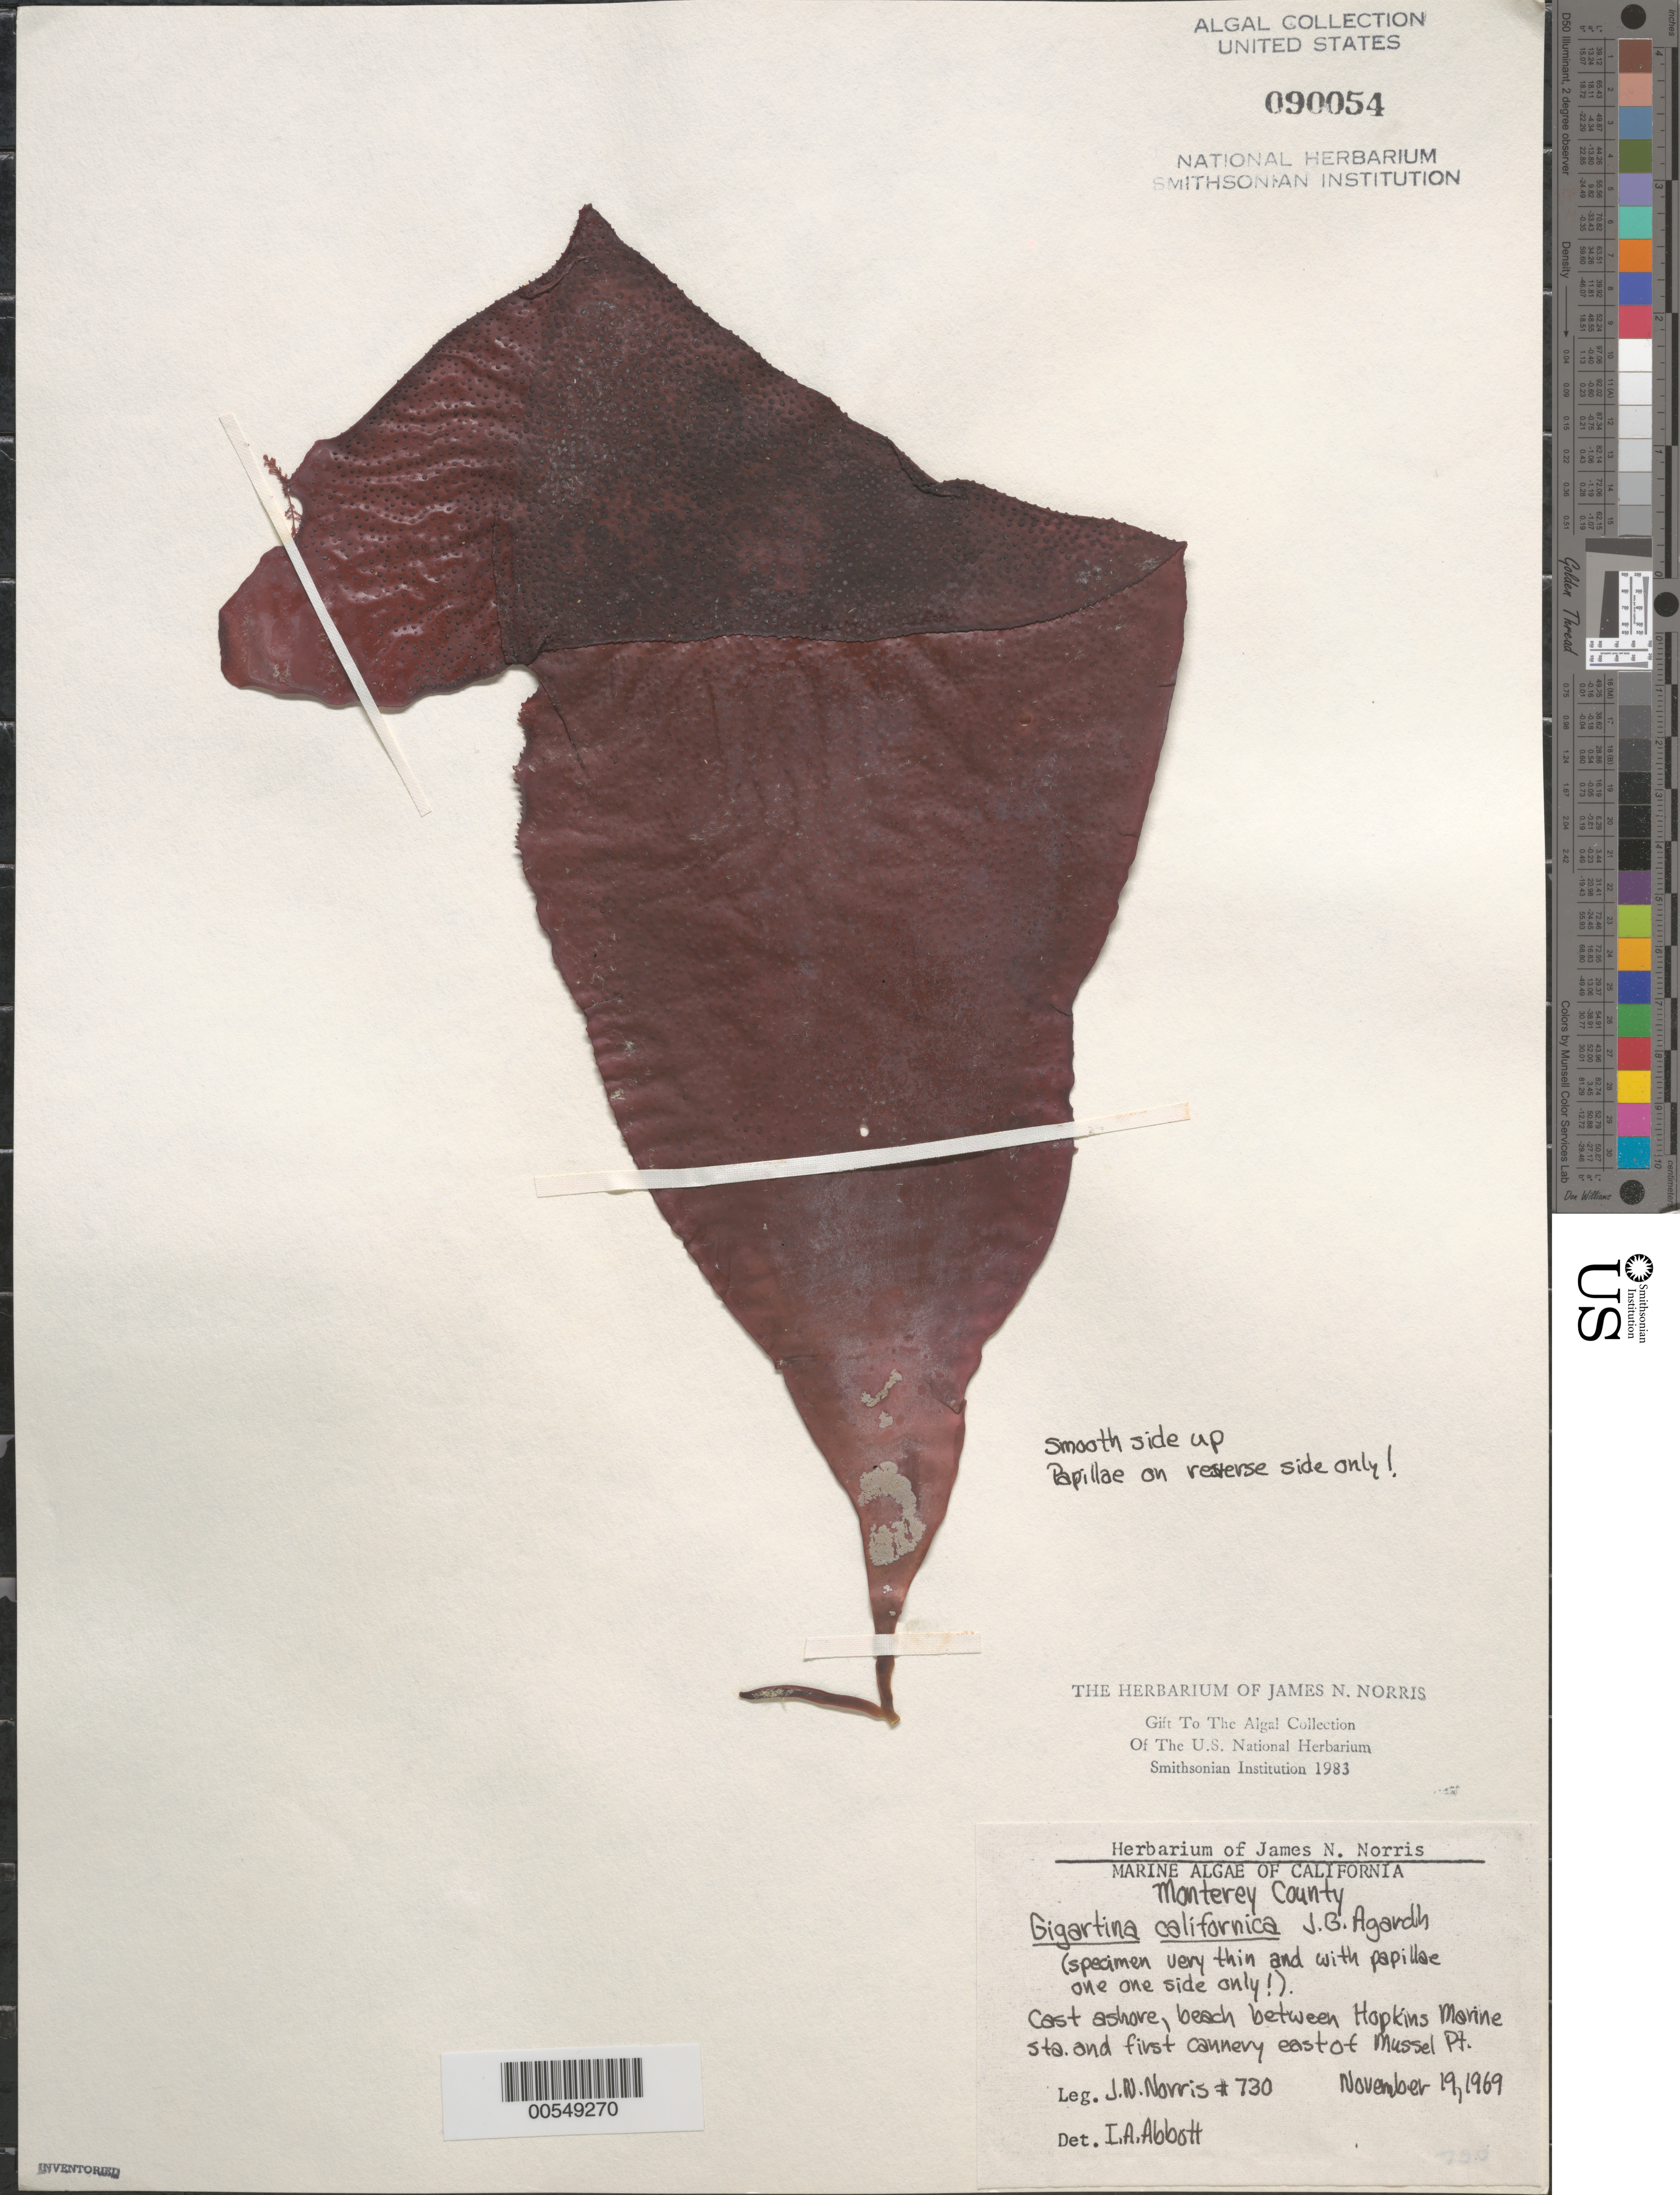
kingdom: Plantae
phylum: Rhodophyta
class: Florideophyceae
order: Gigartinales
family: Gigartinaceae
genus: Chondracanthus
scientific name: Chondracanthus corymbiferus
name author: (Kütz.) Guiry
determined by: Algae name updating Project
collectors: J. N. Norris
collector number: JN-730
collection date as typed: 19 Nov 1969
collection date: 1969-11-19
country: United States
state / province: California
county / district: Monterey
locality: East of Mussel Point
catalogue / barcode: US 90054